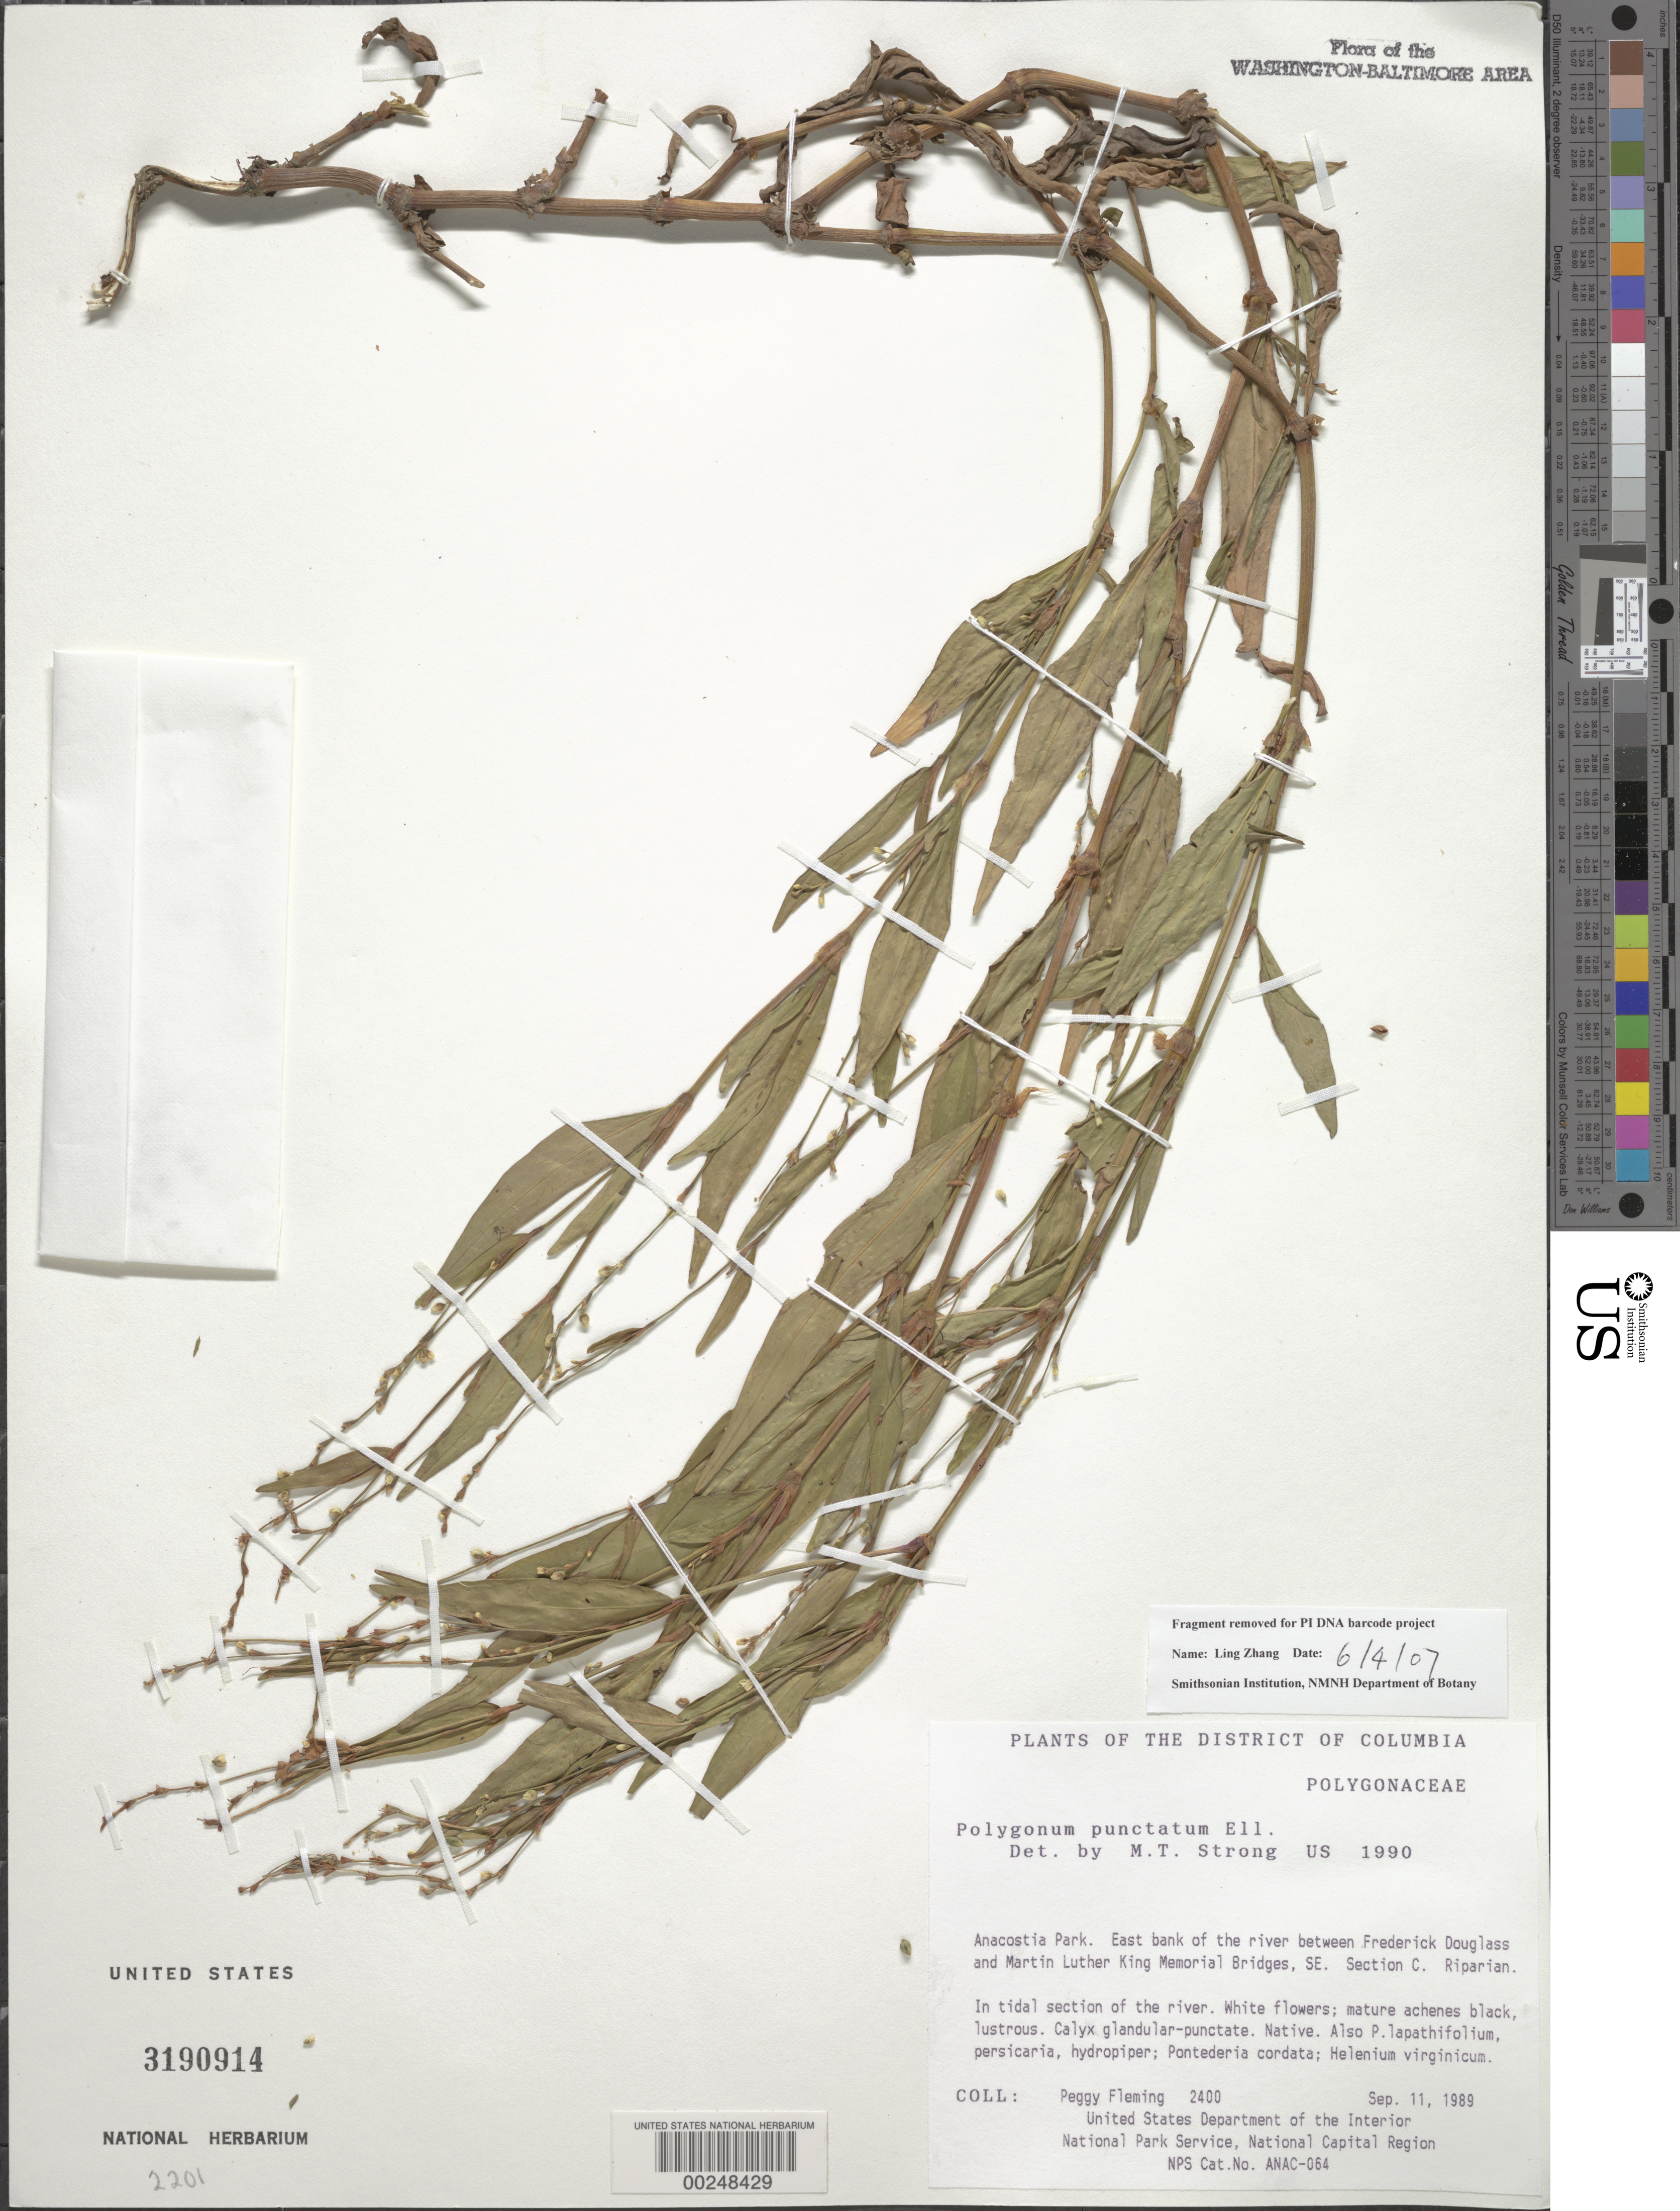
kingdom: Plantae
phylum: Tracheophyta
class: Magnoliopsida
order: Caryophyllales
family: Polygonaceae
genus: Persicaria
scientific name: Persicaria punctata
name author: (Elliott) Small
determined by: Atha, D. E.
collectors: P. Fleming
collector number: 2400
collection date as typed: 11 Sep 1989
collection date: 1989-09-11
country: United States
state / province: District of Columbia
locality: Anacostia Park, between Frederick Douglass and Martin Luther King Memorial Bridges, Section C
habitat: East bank of river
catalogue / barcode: US 3190914